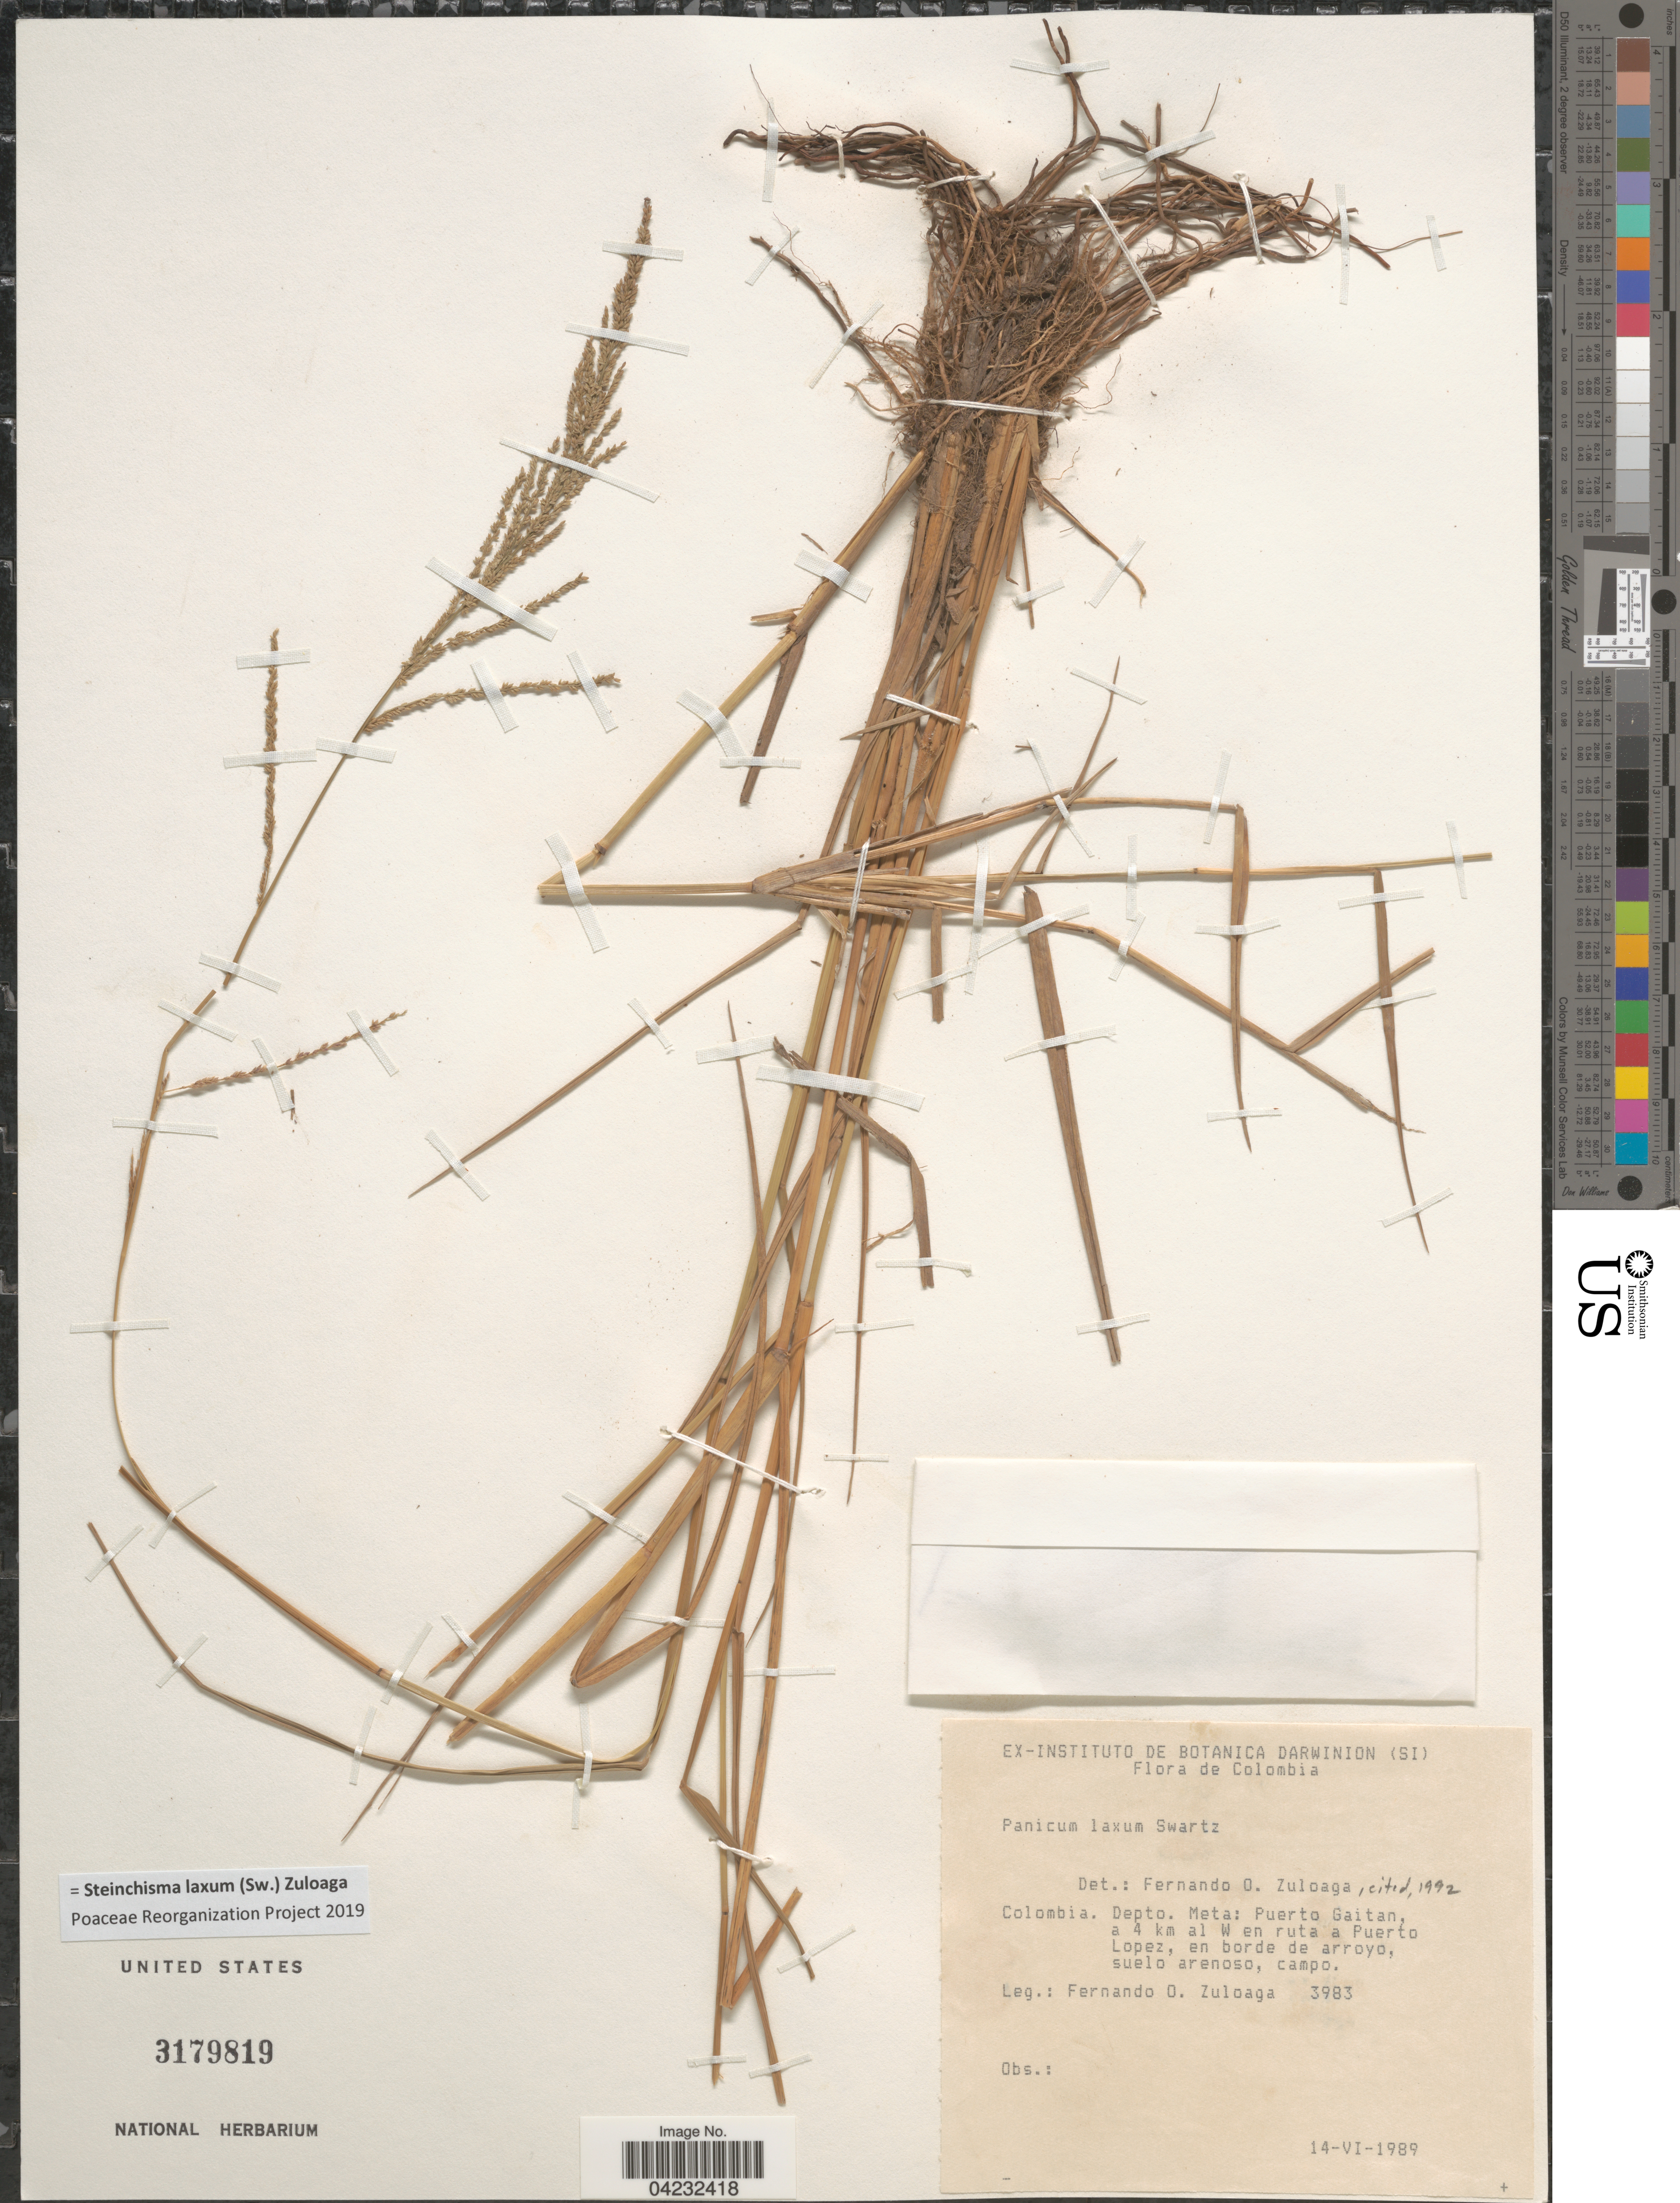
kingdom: Plantae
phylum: Tracheophyta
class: Liliopsida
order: Poales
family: Poaceae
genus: Steinchisma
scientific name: Steinchisma laxum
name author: (Sw.) Zuloaga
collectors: F. O. Zuloaga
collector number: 3983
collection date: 1989-06-14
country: Colombia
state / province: Meta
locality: Depto. Meta: Puerto Gaitan, a 4 km al W en ruta a Puerto Lopez, en borde de arroyo.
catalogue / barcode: US 3179819